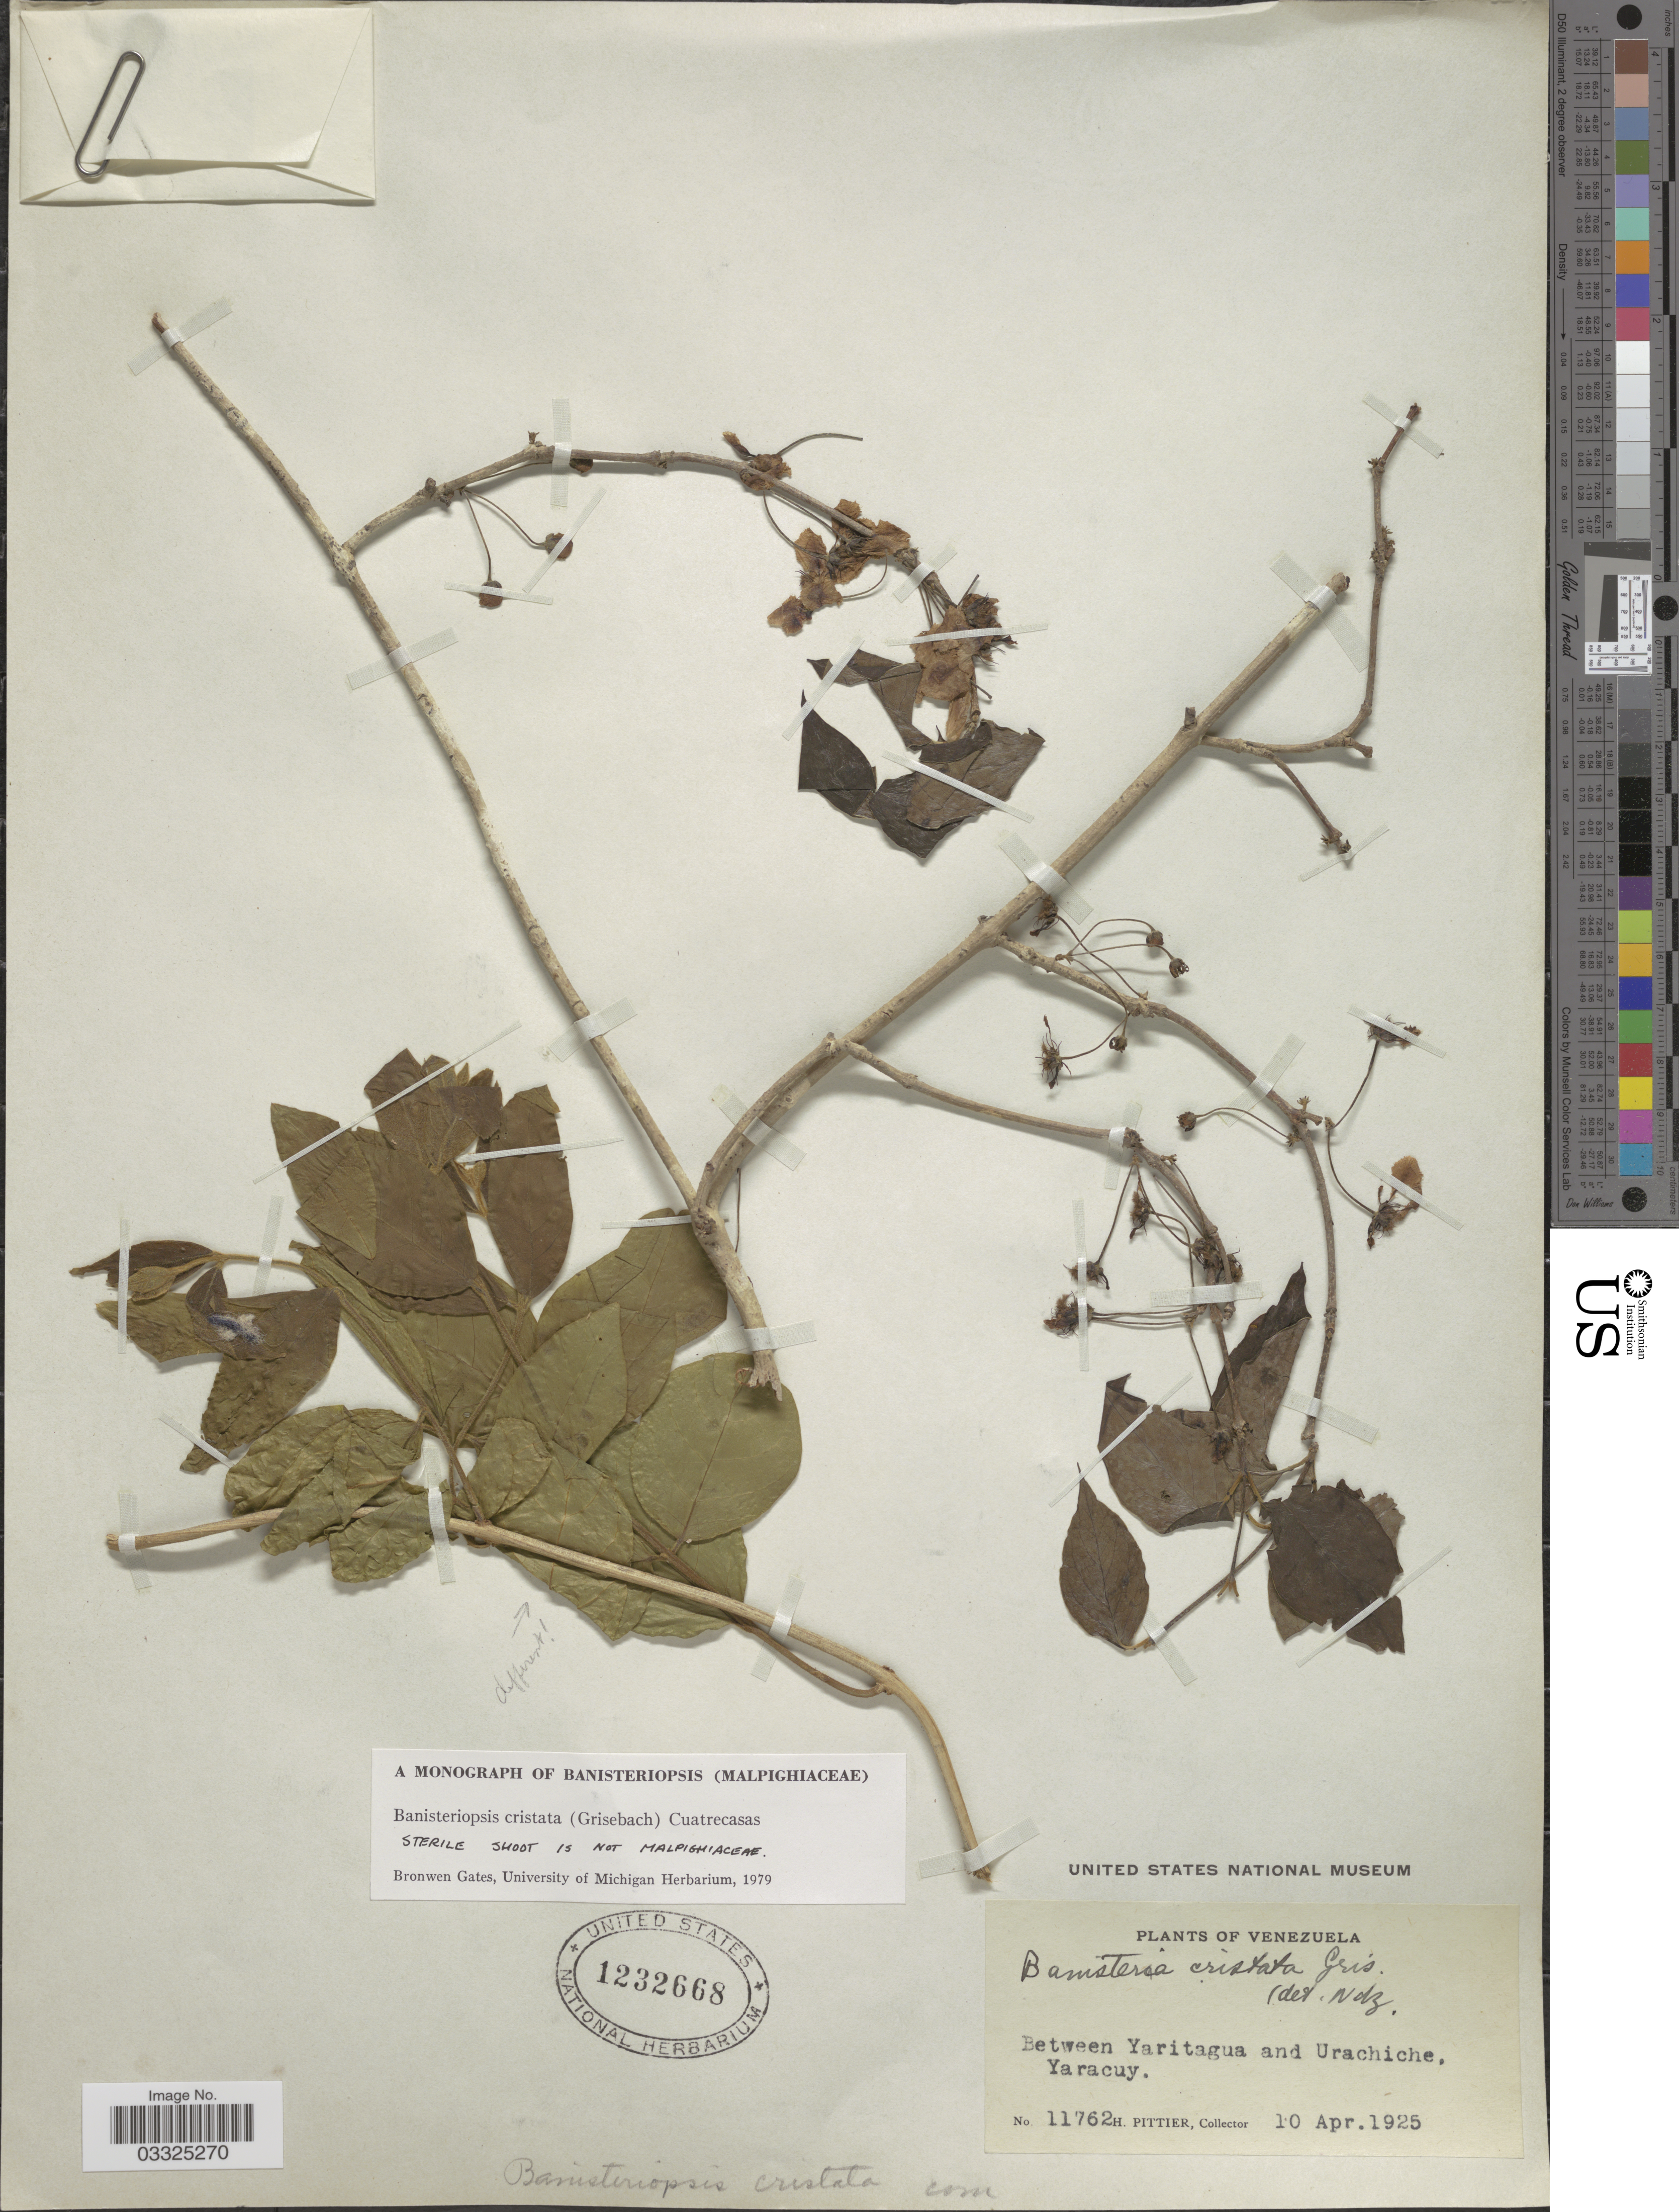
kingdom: Plantae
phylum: Tracheophyta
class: Magnoliopsida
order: Malpighiales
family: Malpighiaceae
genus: Banisteriopsis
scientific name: Banisteriopsis cristata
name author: (Griseb.) Cuatrec.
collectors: H. F. Pittier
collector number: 11762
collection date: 1925-04-10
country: Venezuela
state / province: Yaracuy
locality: Between Yaritagua and Urachiche.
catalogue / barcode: US 1232668